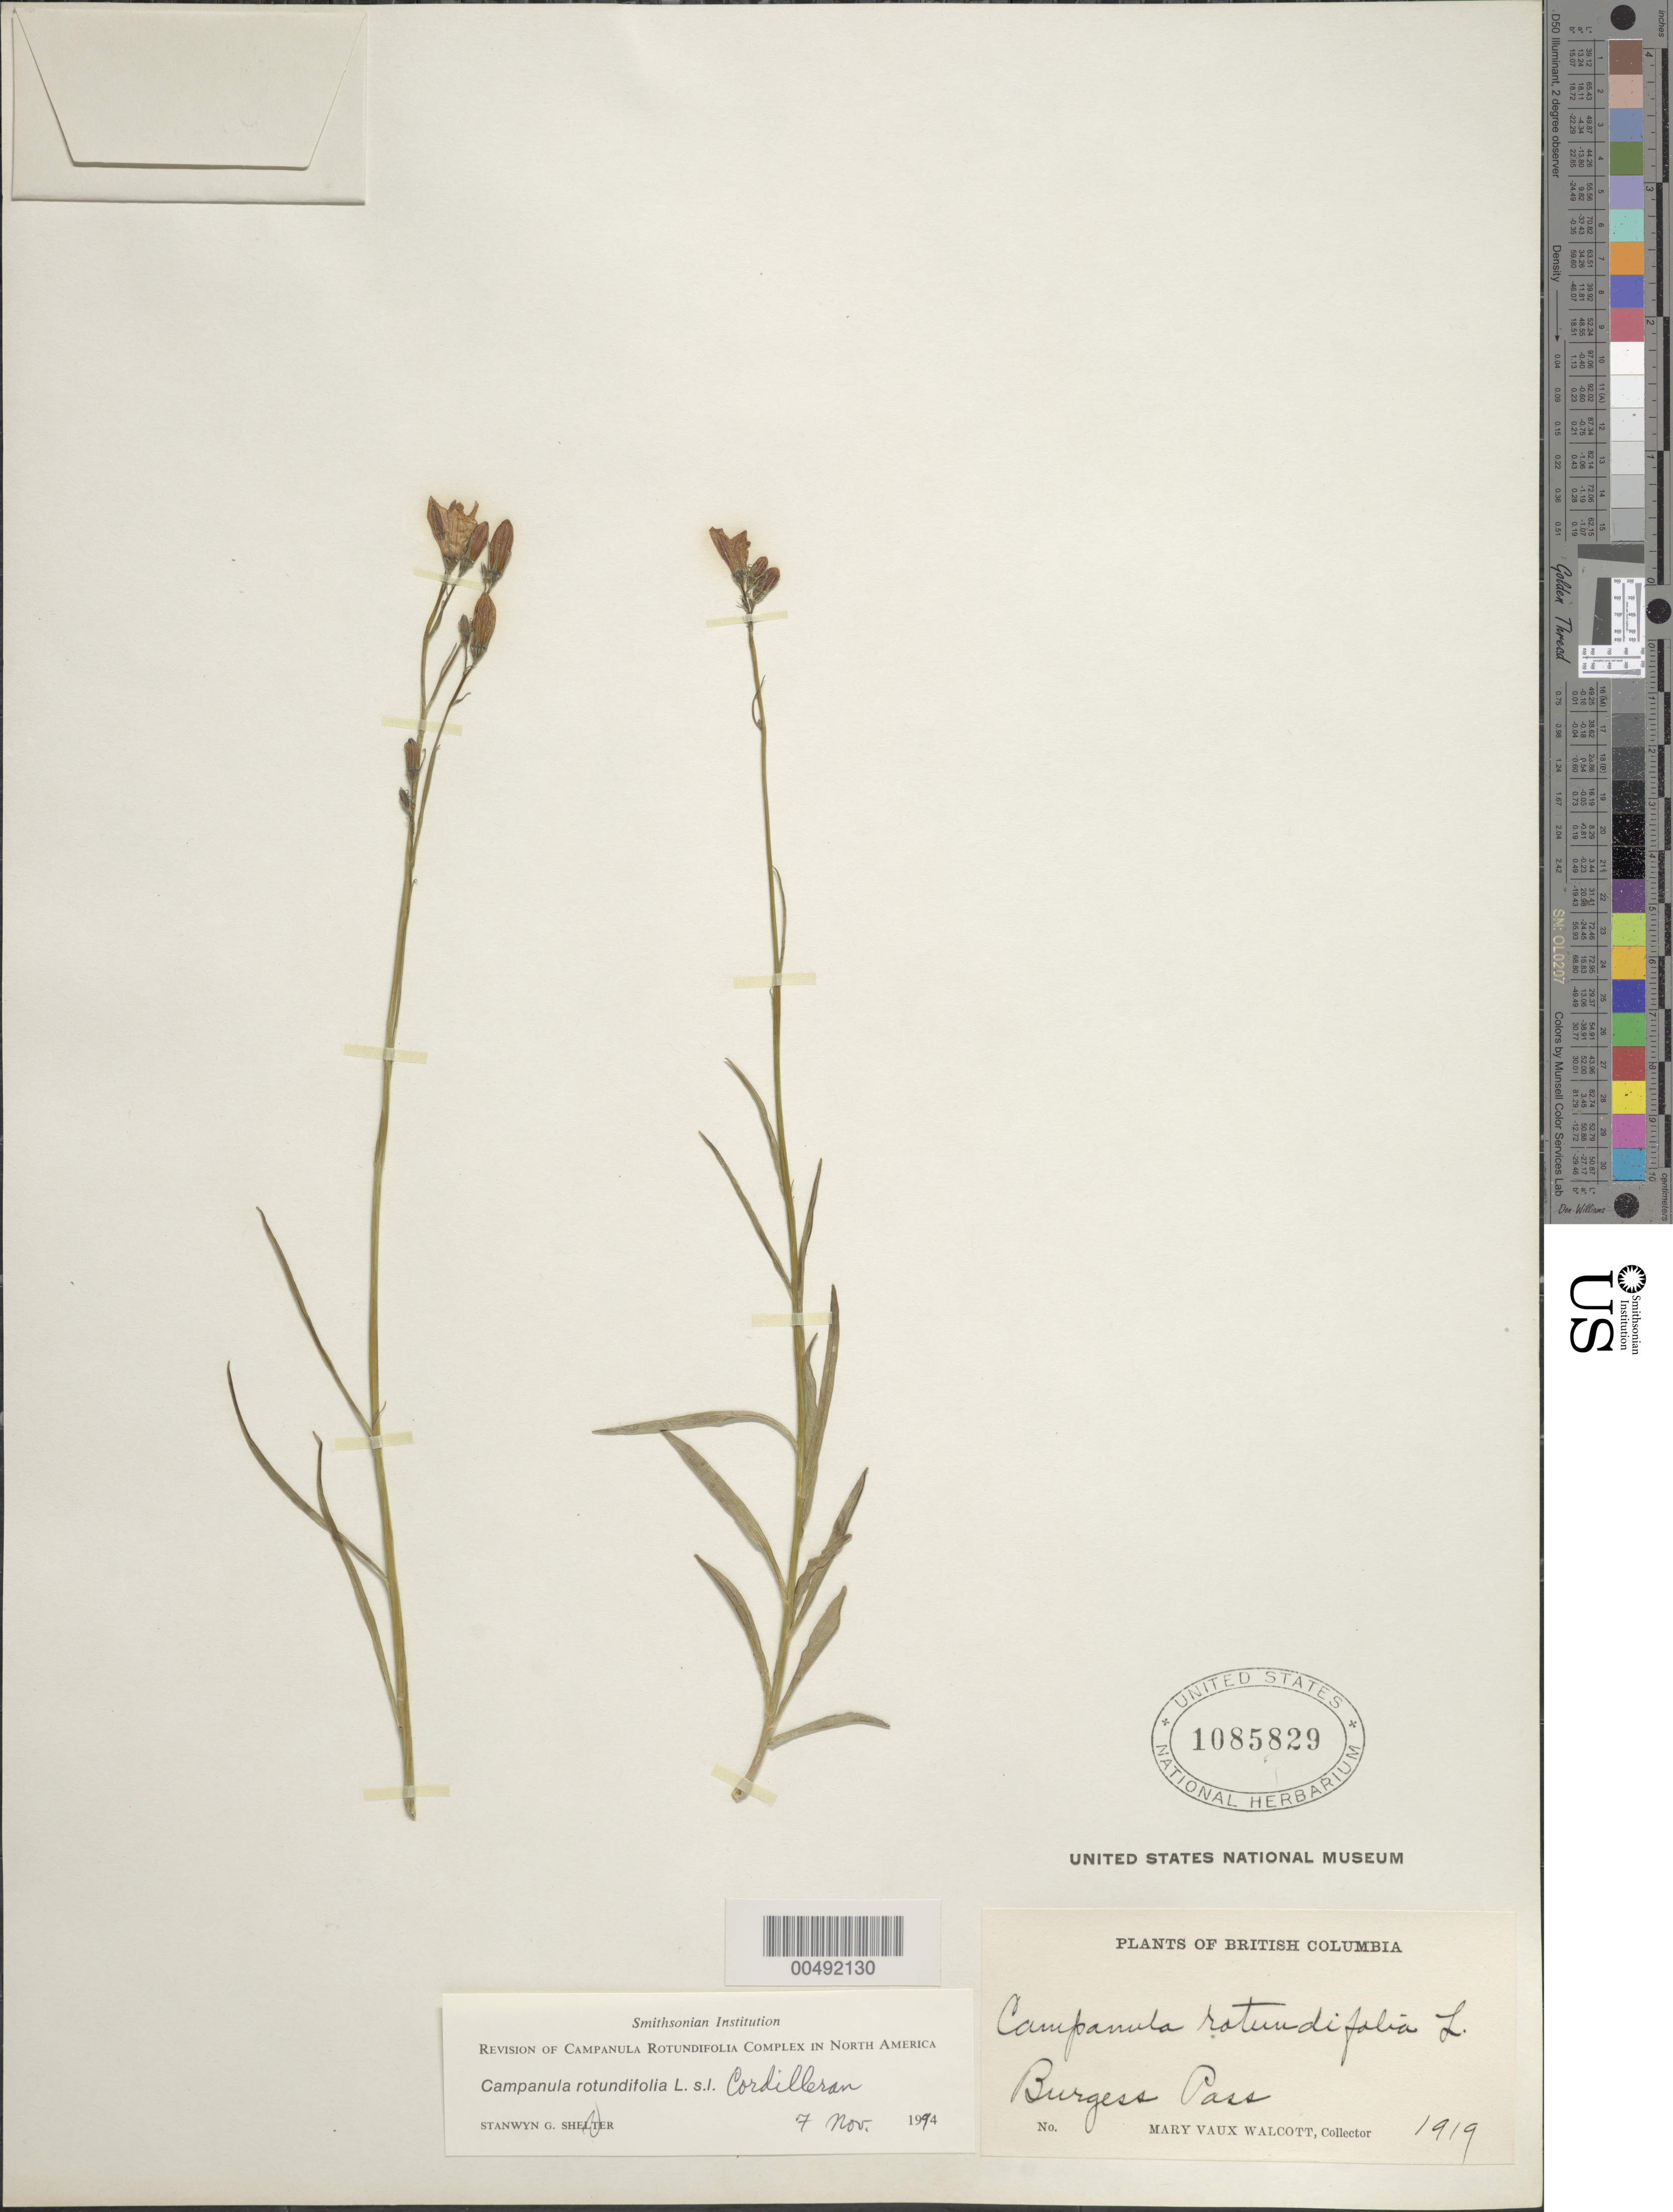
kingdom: Plantae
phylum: Tracheophyta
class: Magnoliopsida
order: Asterales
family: Campanulaceae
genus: Campanula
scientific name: Campanula rotundifolia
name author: L.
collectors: M. Walcott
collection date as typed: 1919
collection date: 1919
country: Canada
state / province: British Columbia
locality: Burgess Pass, very close to Lake Louise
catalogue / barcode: US 1085829